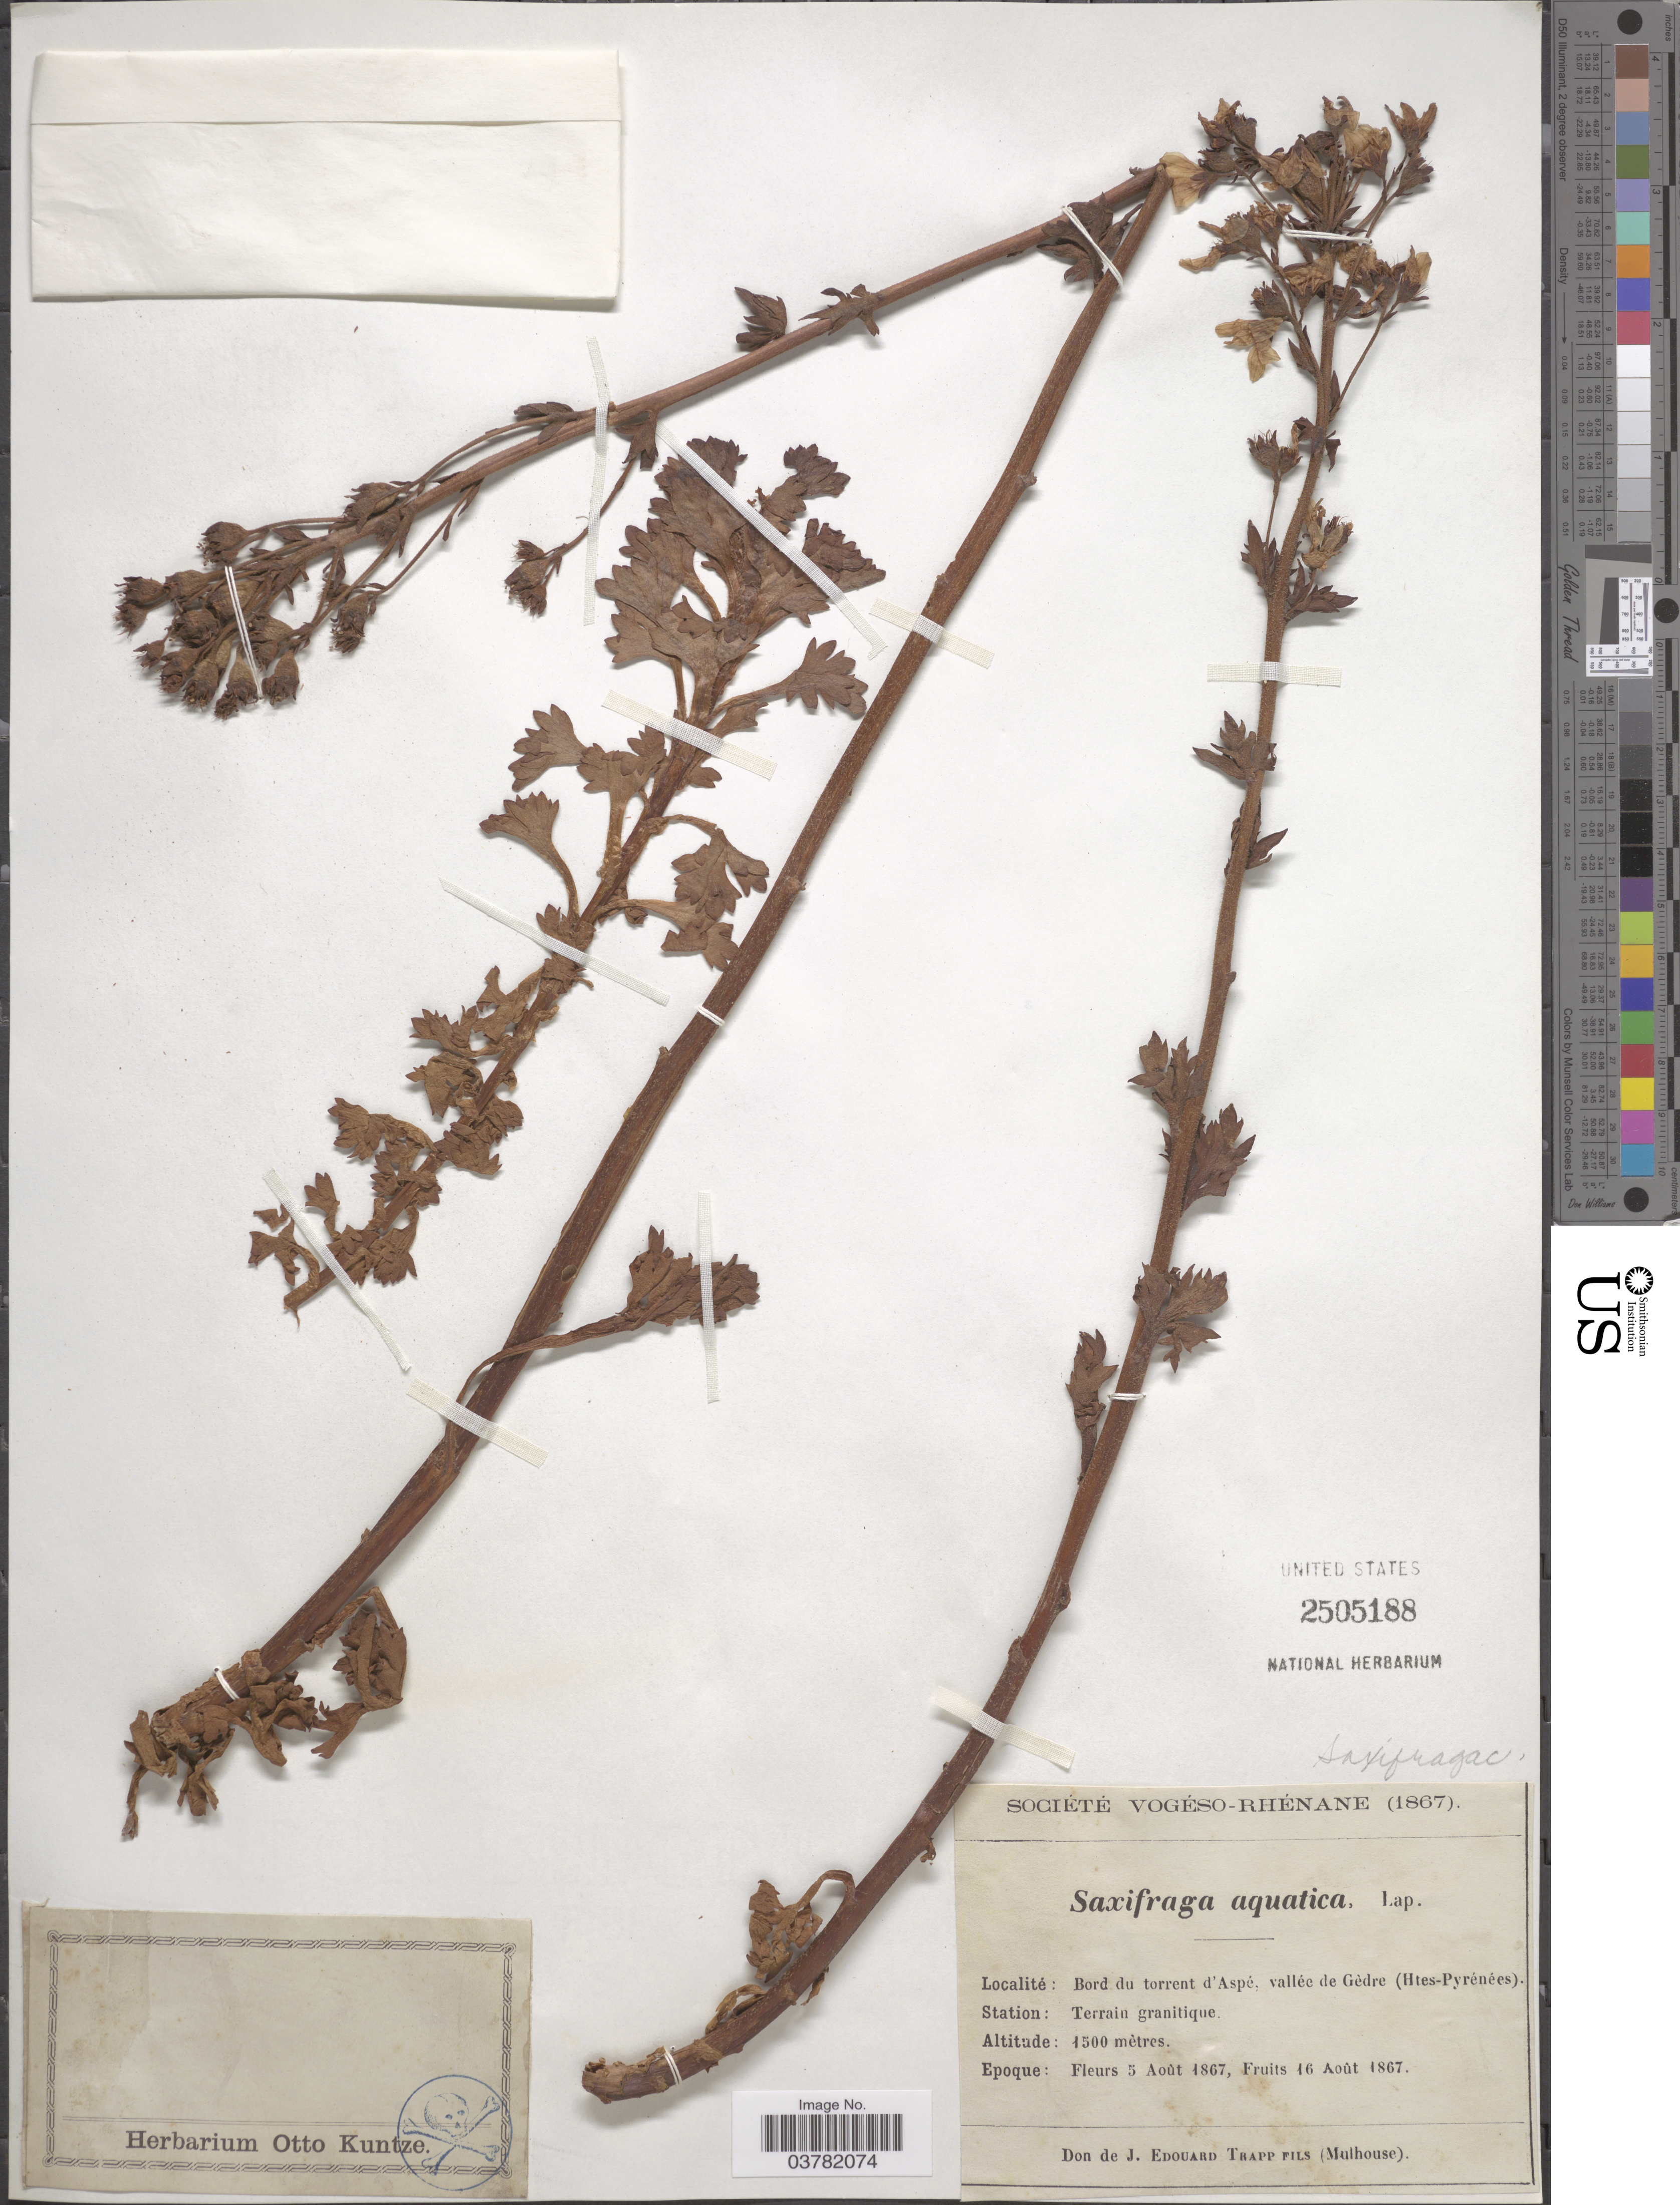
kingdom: Plantae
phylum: Tracheophyta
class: Magnoliopsida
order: Saxifragales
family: Saxifragaceae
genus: Saxifraga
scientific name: Saxifraga aquatica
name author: Lapeyr.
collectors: Trapp, J.E.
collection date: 1867-08-05/1867-08-16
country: France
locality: Bord du torrent d'Aspé, vallée de Gèdre (Htes-Pyrénées). Station: Terrain granitique.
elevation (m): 1500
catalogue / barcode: US 2505188